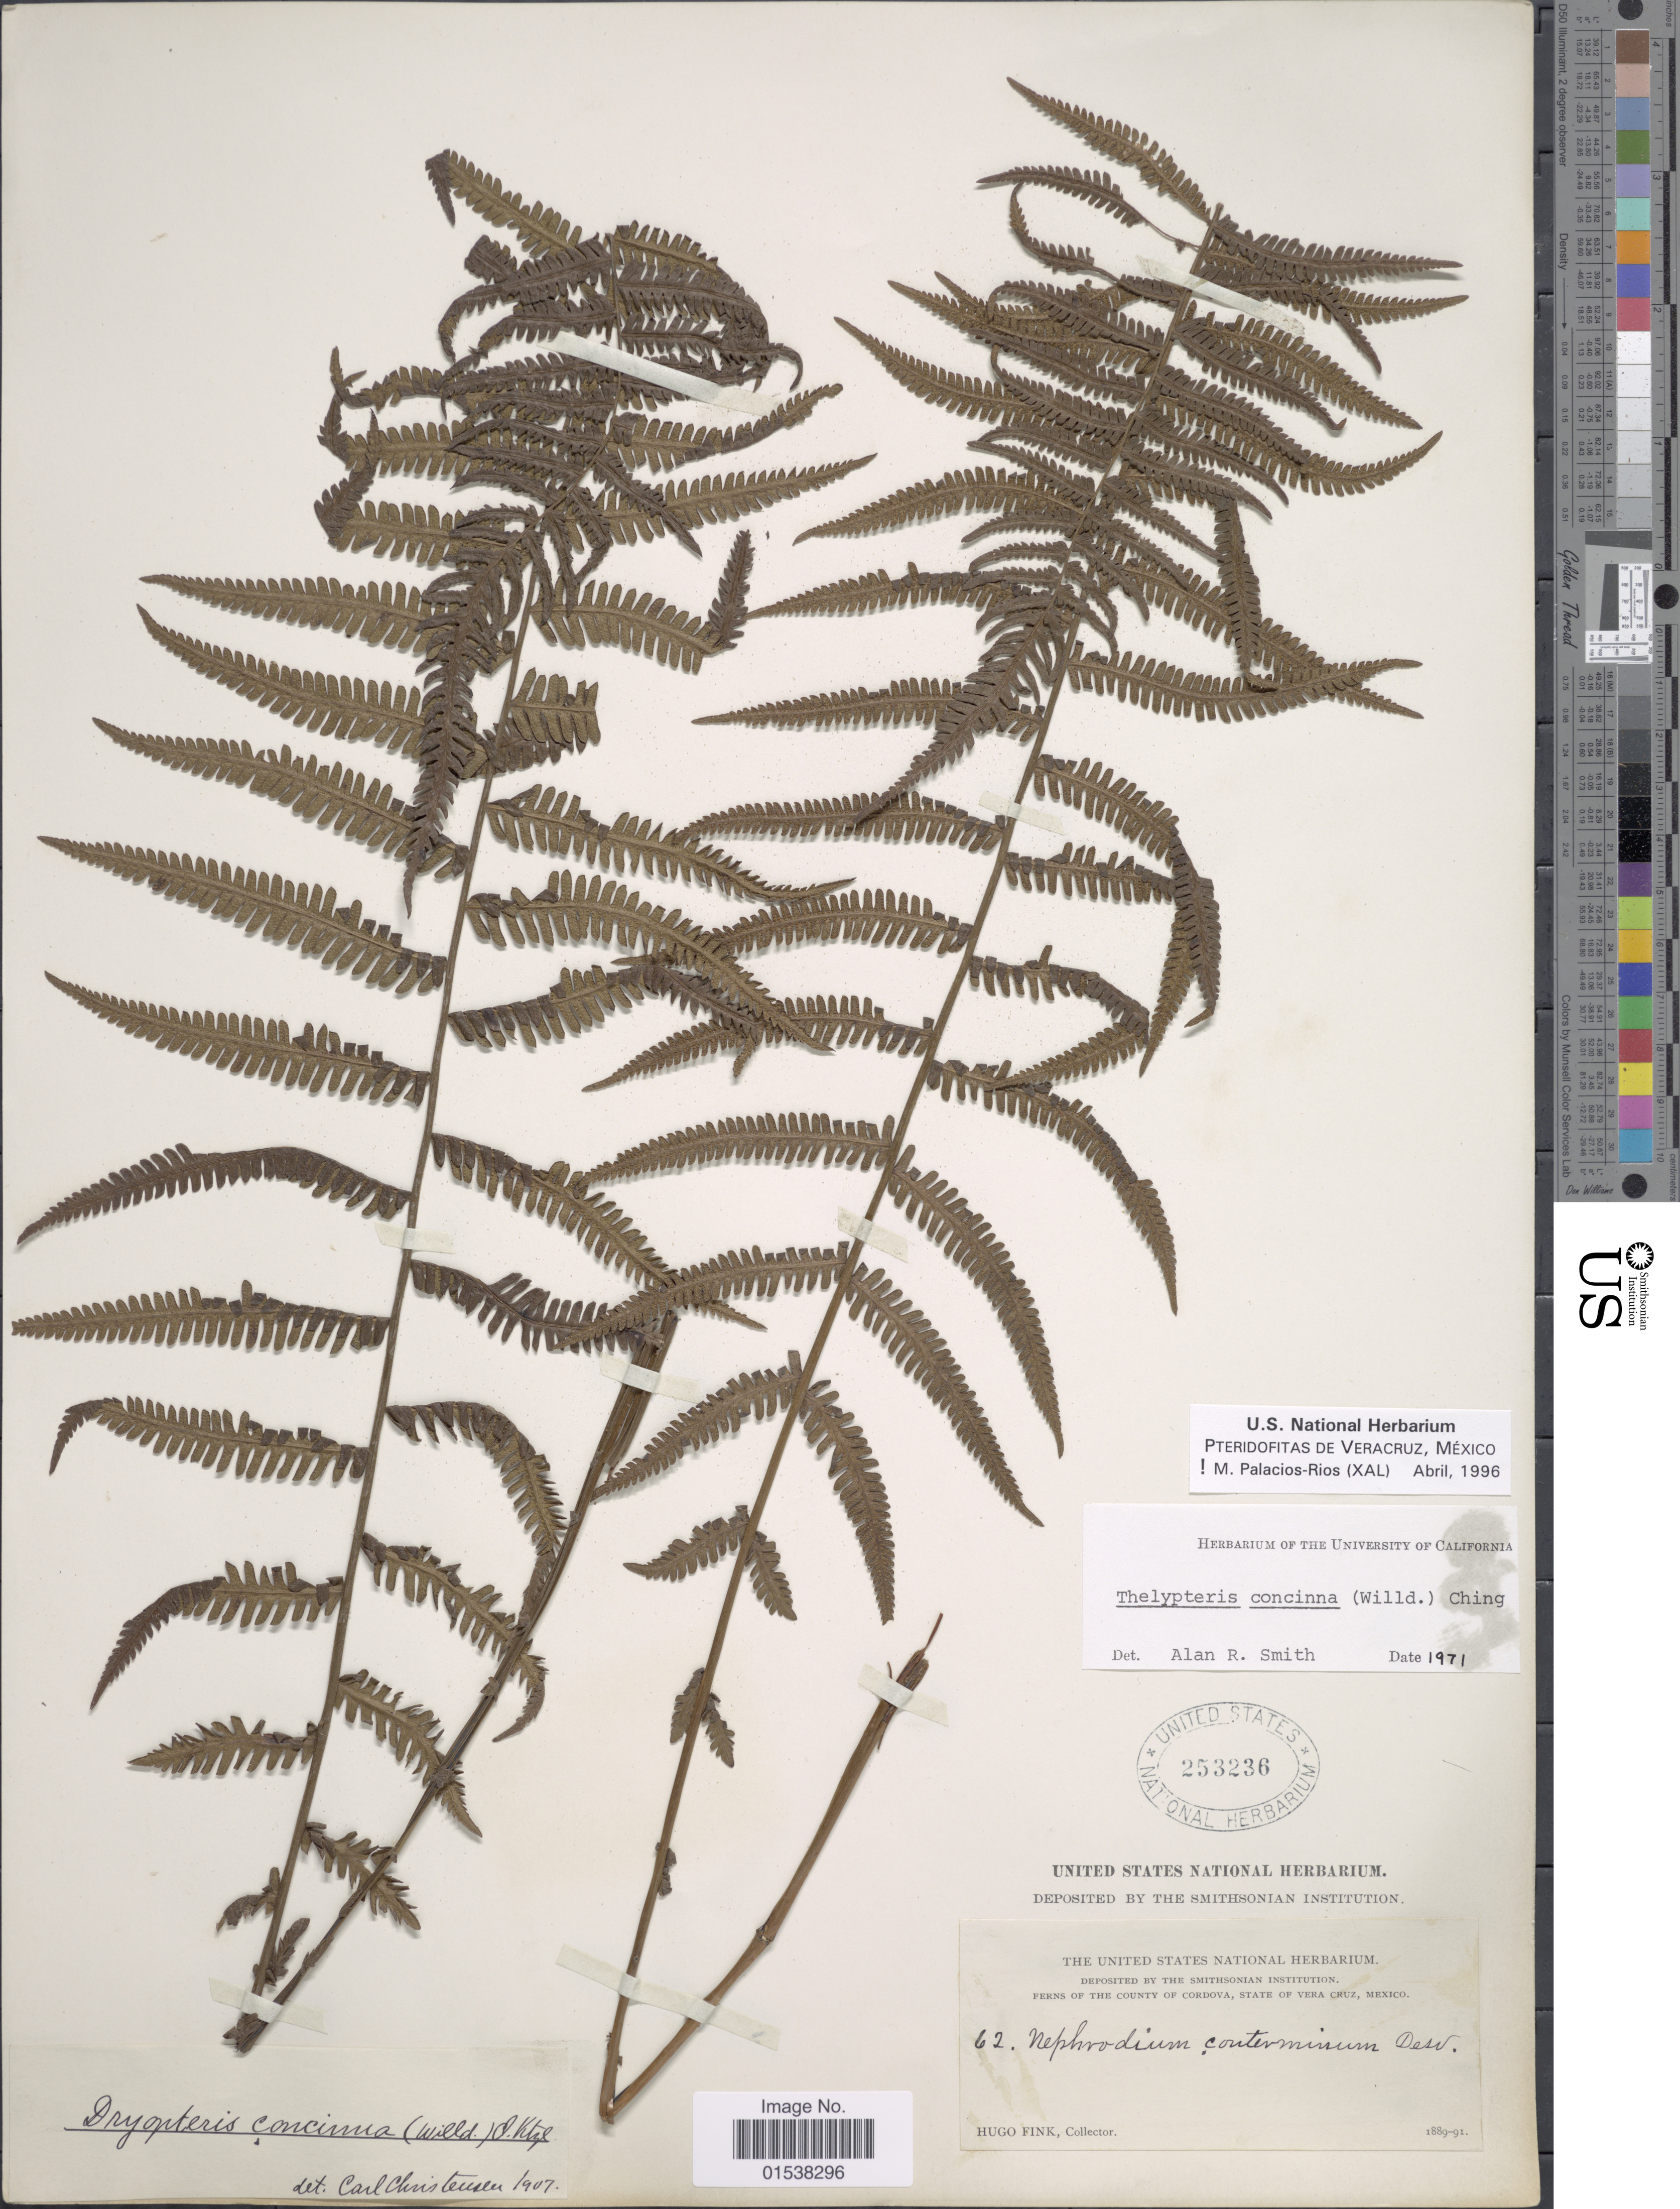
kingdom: Plantae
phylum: Tracheophyta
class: Polypodiopsida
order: Polypodiales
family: Thelypteridaceae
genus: Amauropelta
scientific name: Amauropelta concinna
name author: (Willd.) Pic. Serm.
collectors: H. Fink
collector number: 62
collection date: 1889/1891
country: Mexico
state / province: Veracruz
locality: County of Cordova, State of Vera Cruz, Mexico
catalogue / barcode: US 253236